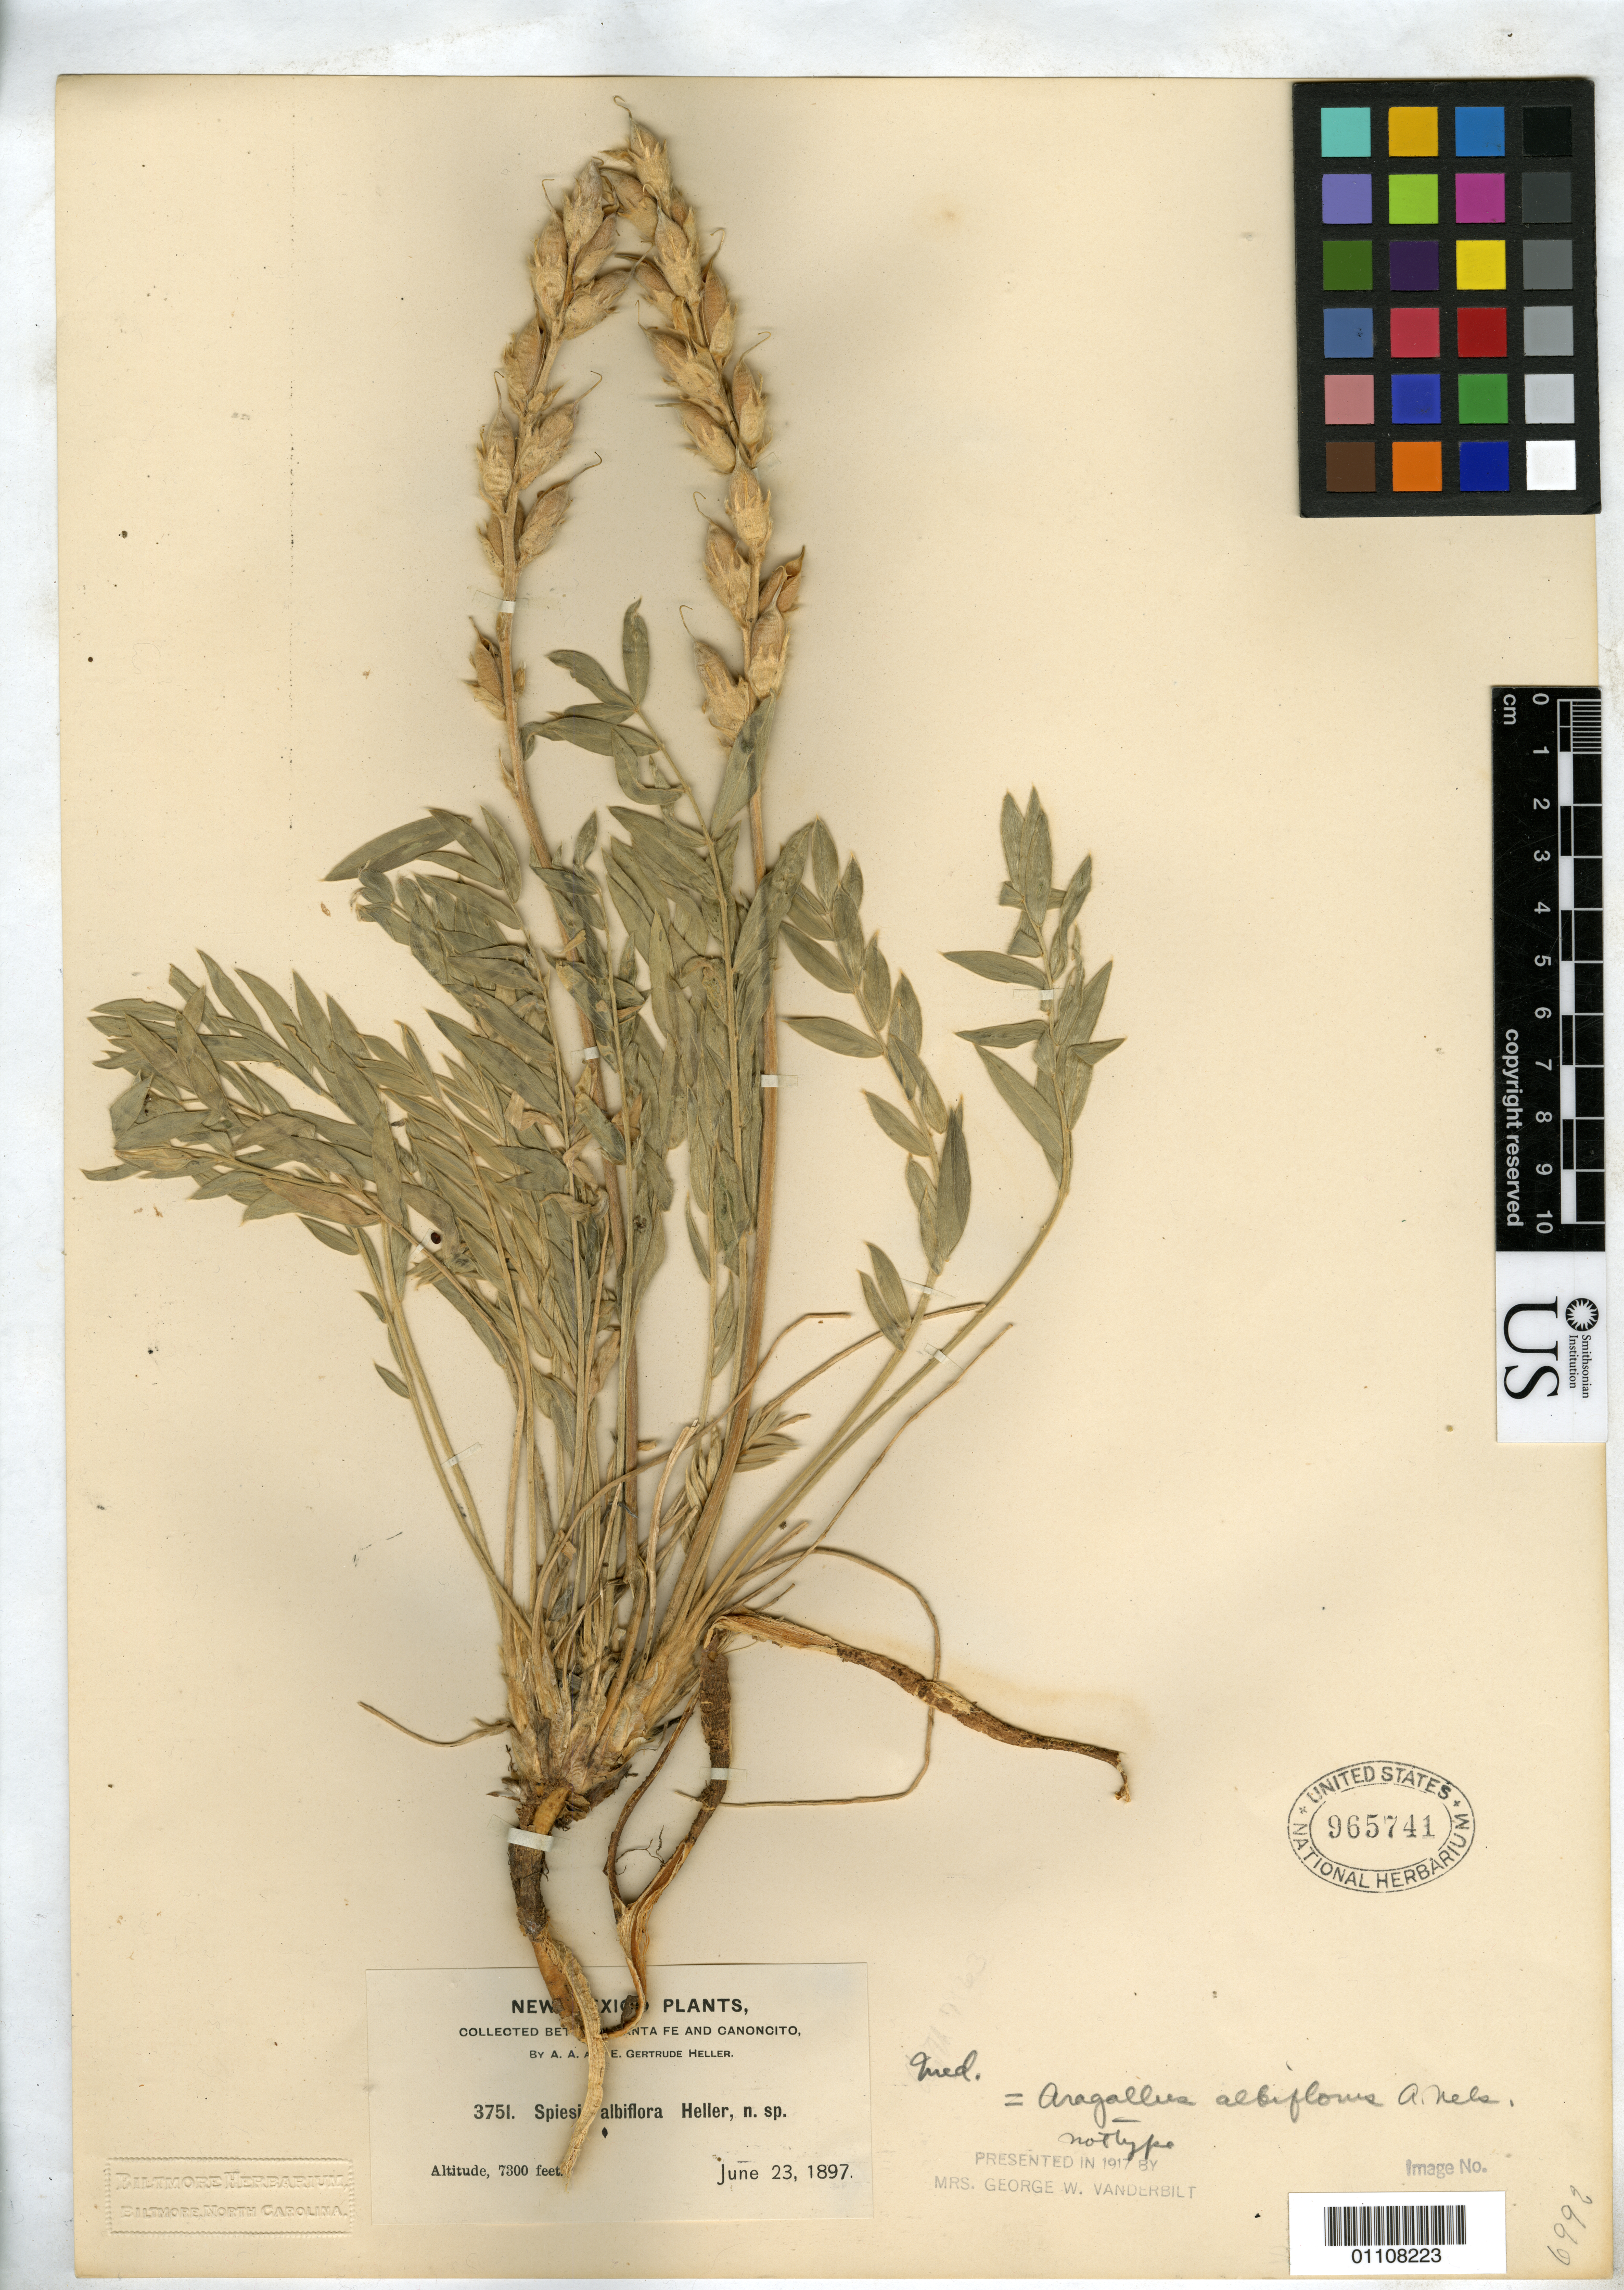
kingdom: Plantae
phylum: Tracheophyta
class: Magnoliopsida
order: Fabales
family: Fabaceae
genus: Oxytropis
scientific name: Oxytropis sericea var. sericea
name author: Nutt.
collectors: A. A. Heller & E. G. Heller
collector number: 3751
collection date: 1897-06-23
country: United States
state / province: New Mexico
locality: Between Santa Fe and Canoncito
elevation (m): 2225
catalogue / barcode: US 965741